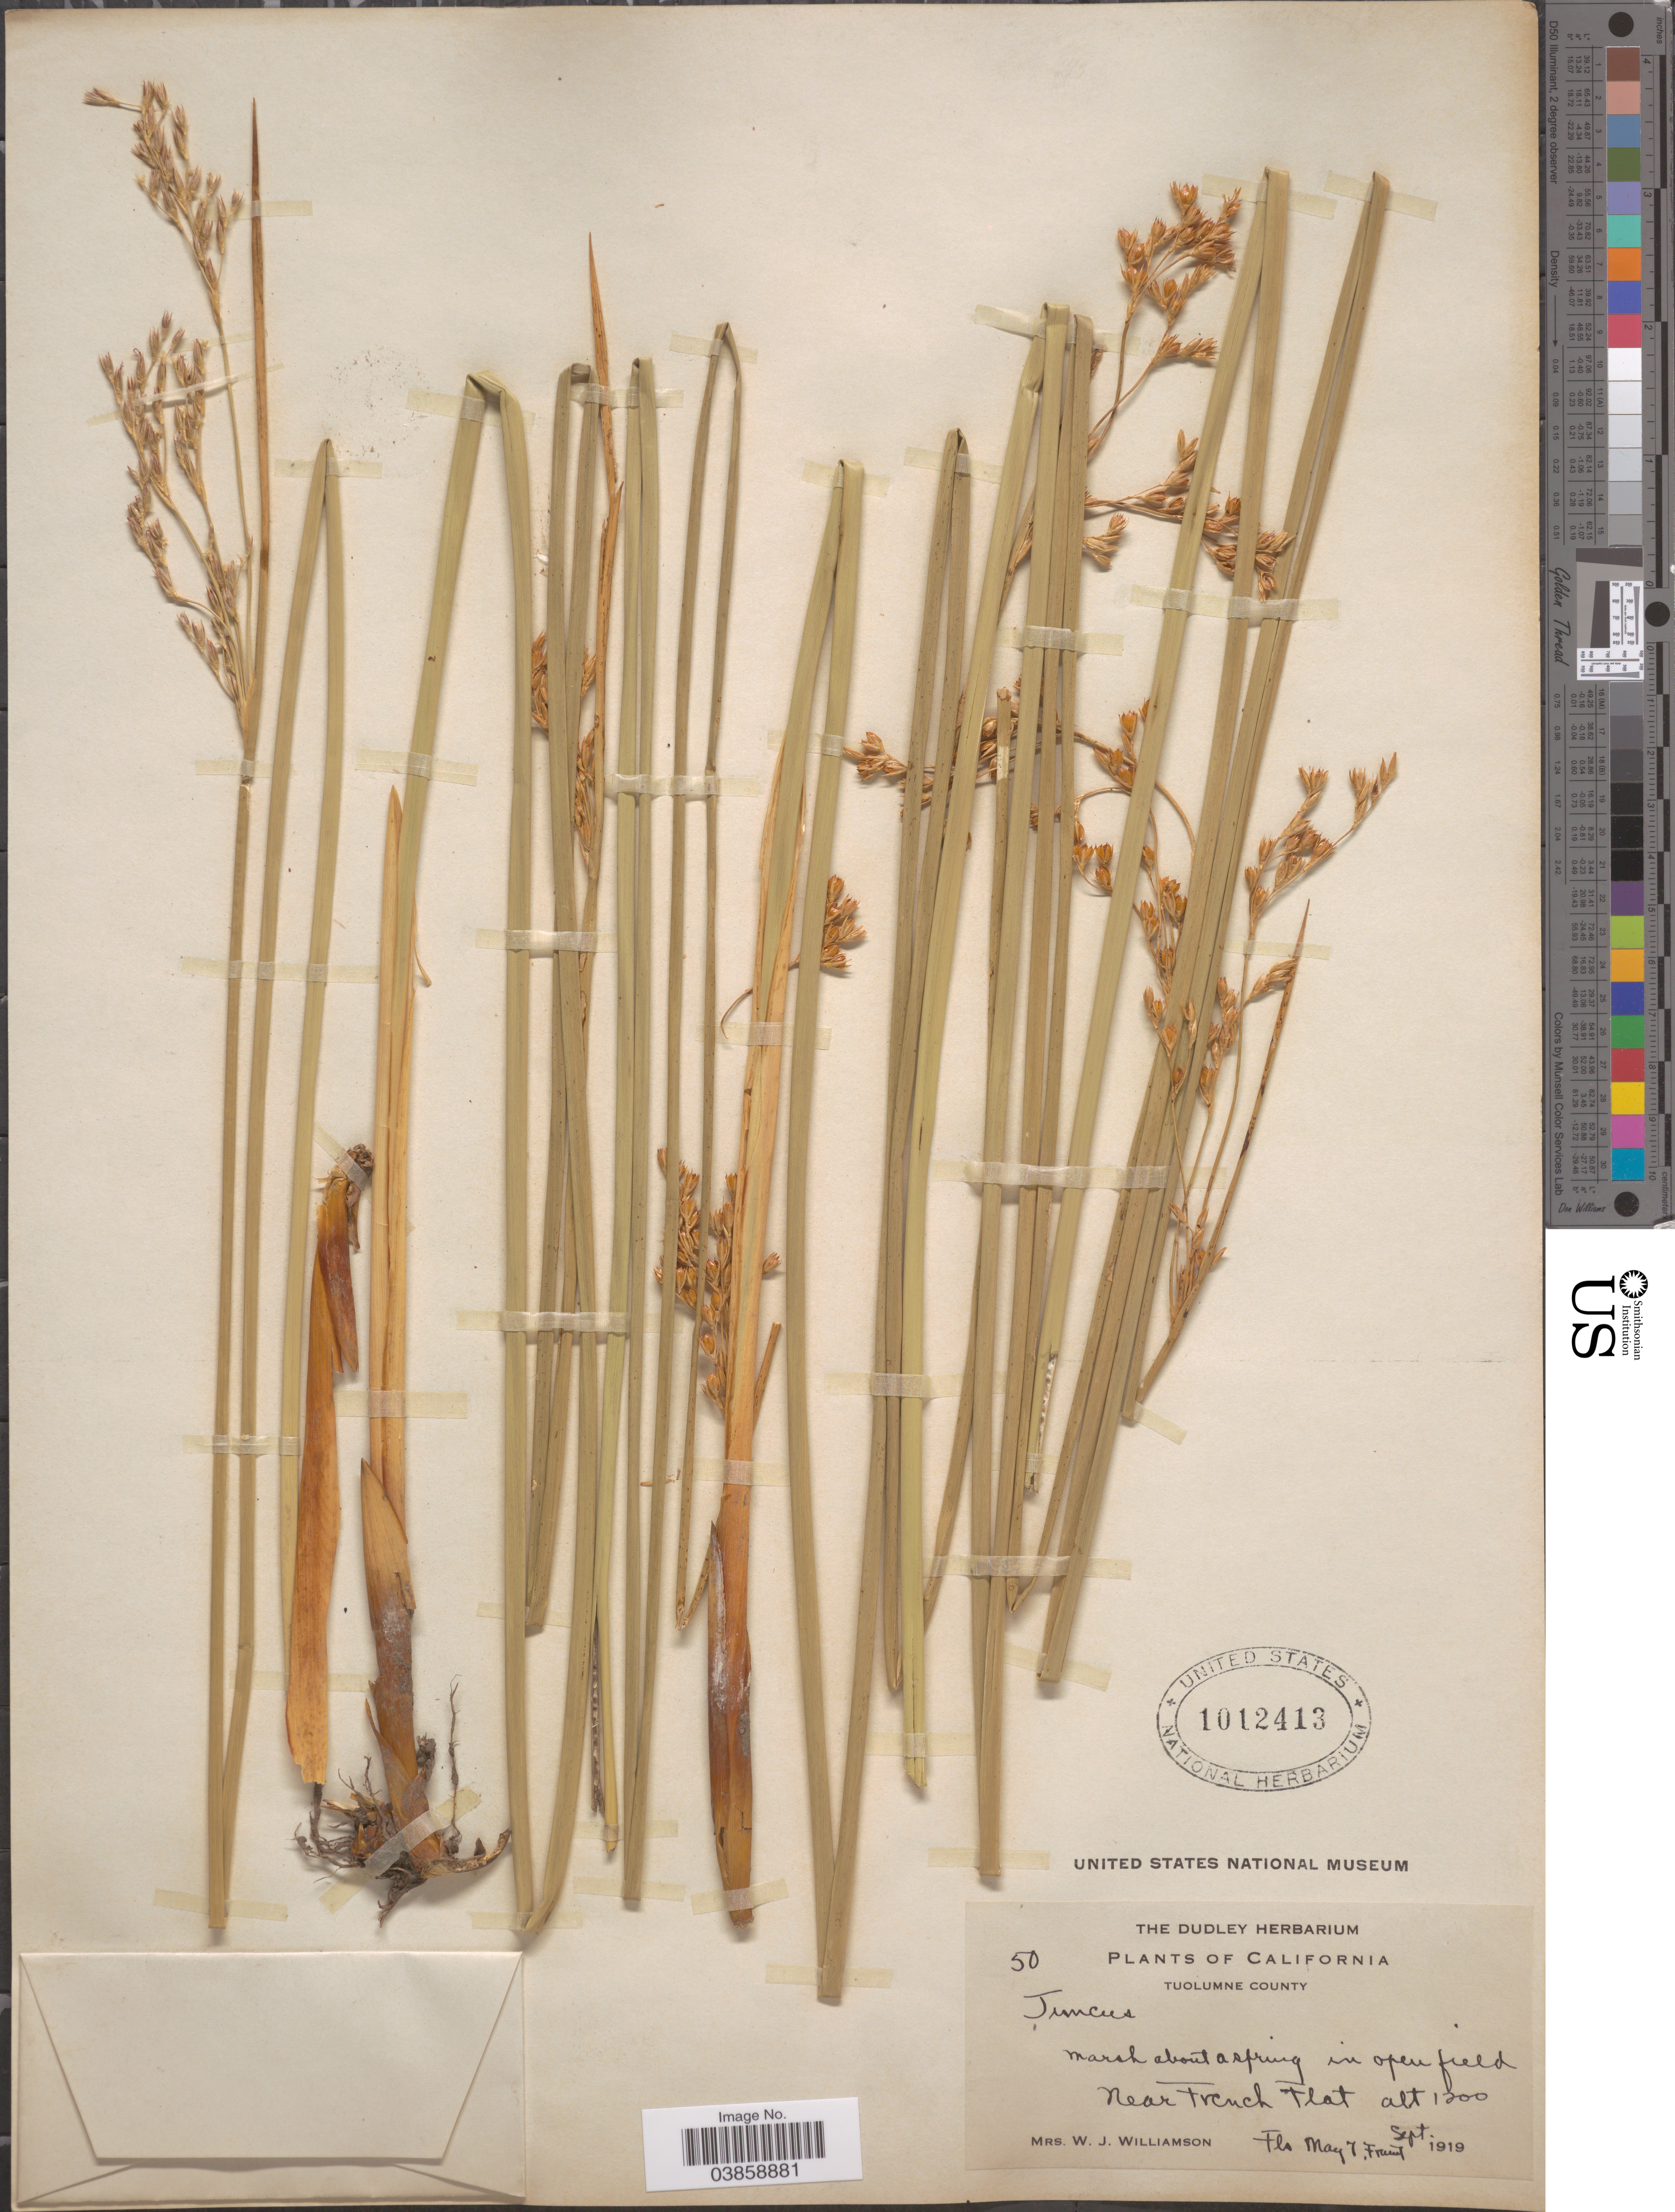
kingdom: Plantae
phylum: Tracheophyta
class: Liliopsida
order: Poales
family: Juncaceae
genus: Juncus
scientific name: Juncus sp.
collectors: W. Williamson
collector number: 50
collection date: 1919-05-07/1919-09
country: United States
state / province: California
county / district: Tuolumne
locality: Tuolumne County. Near French Flat.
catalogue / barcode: US 1012413